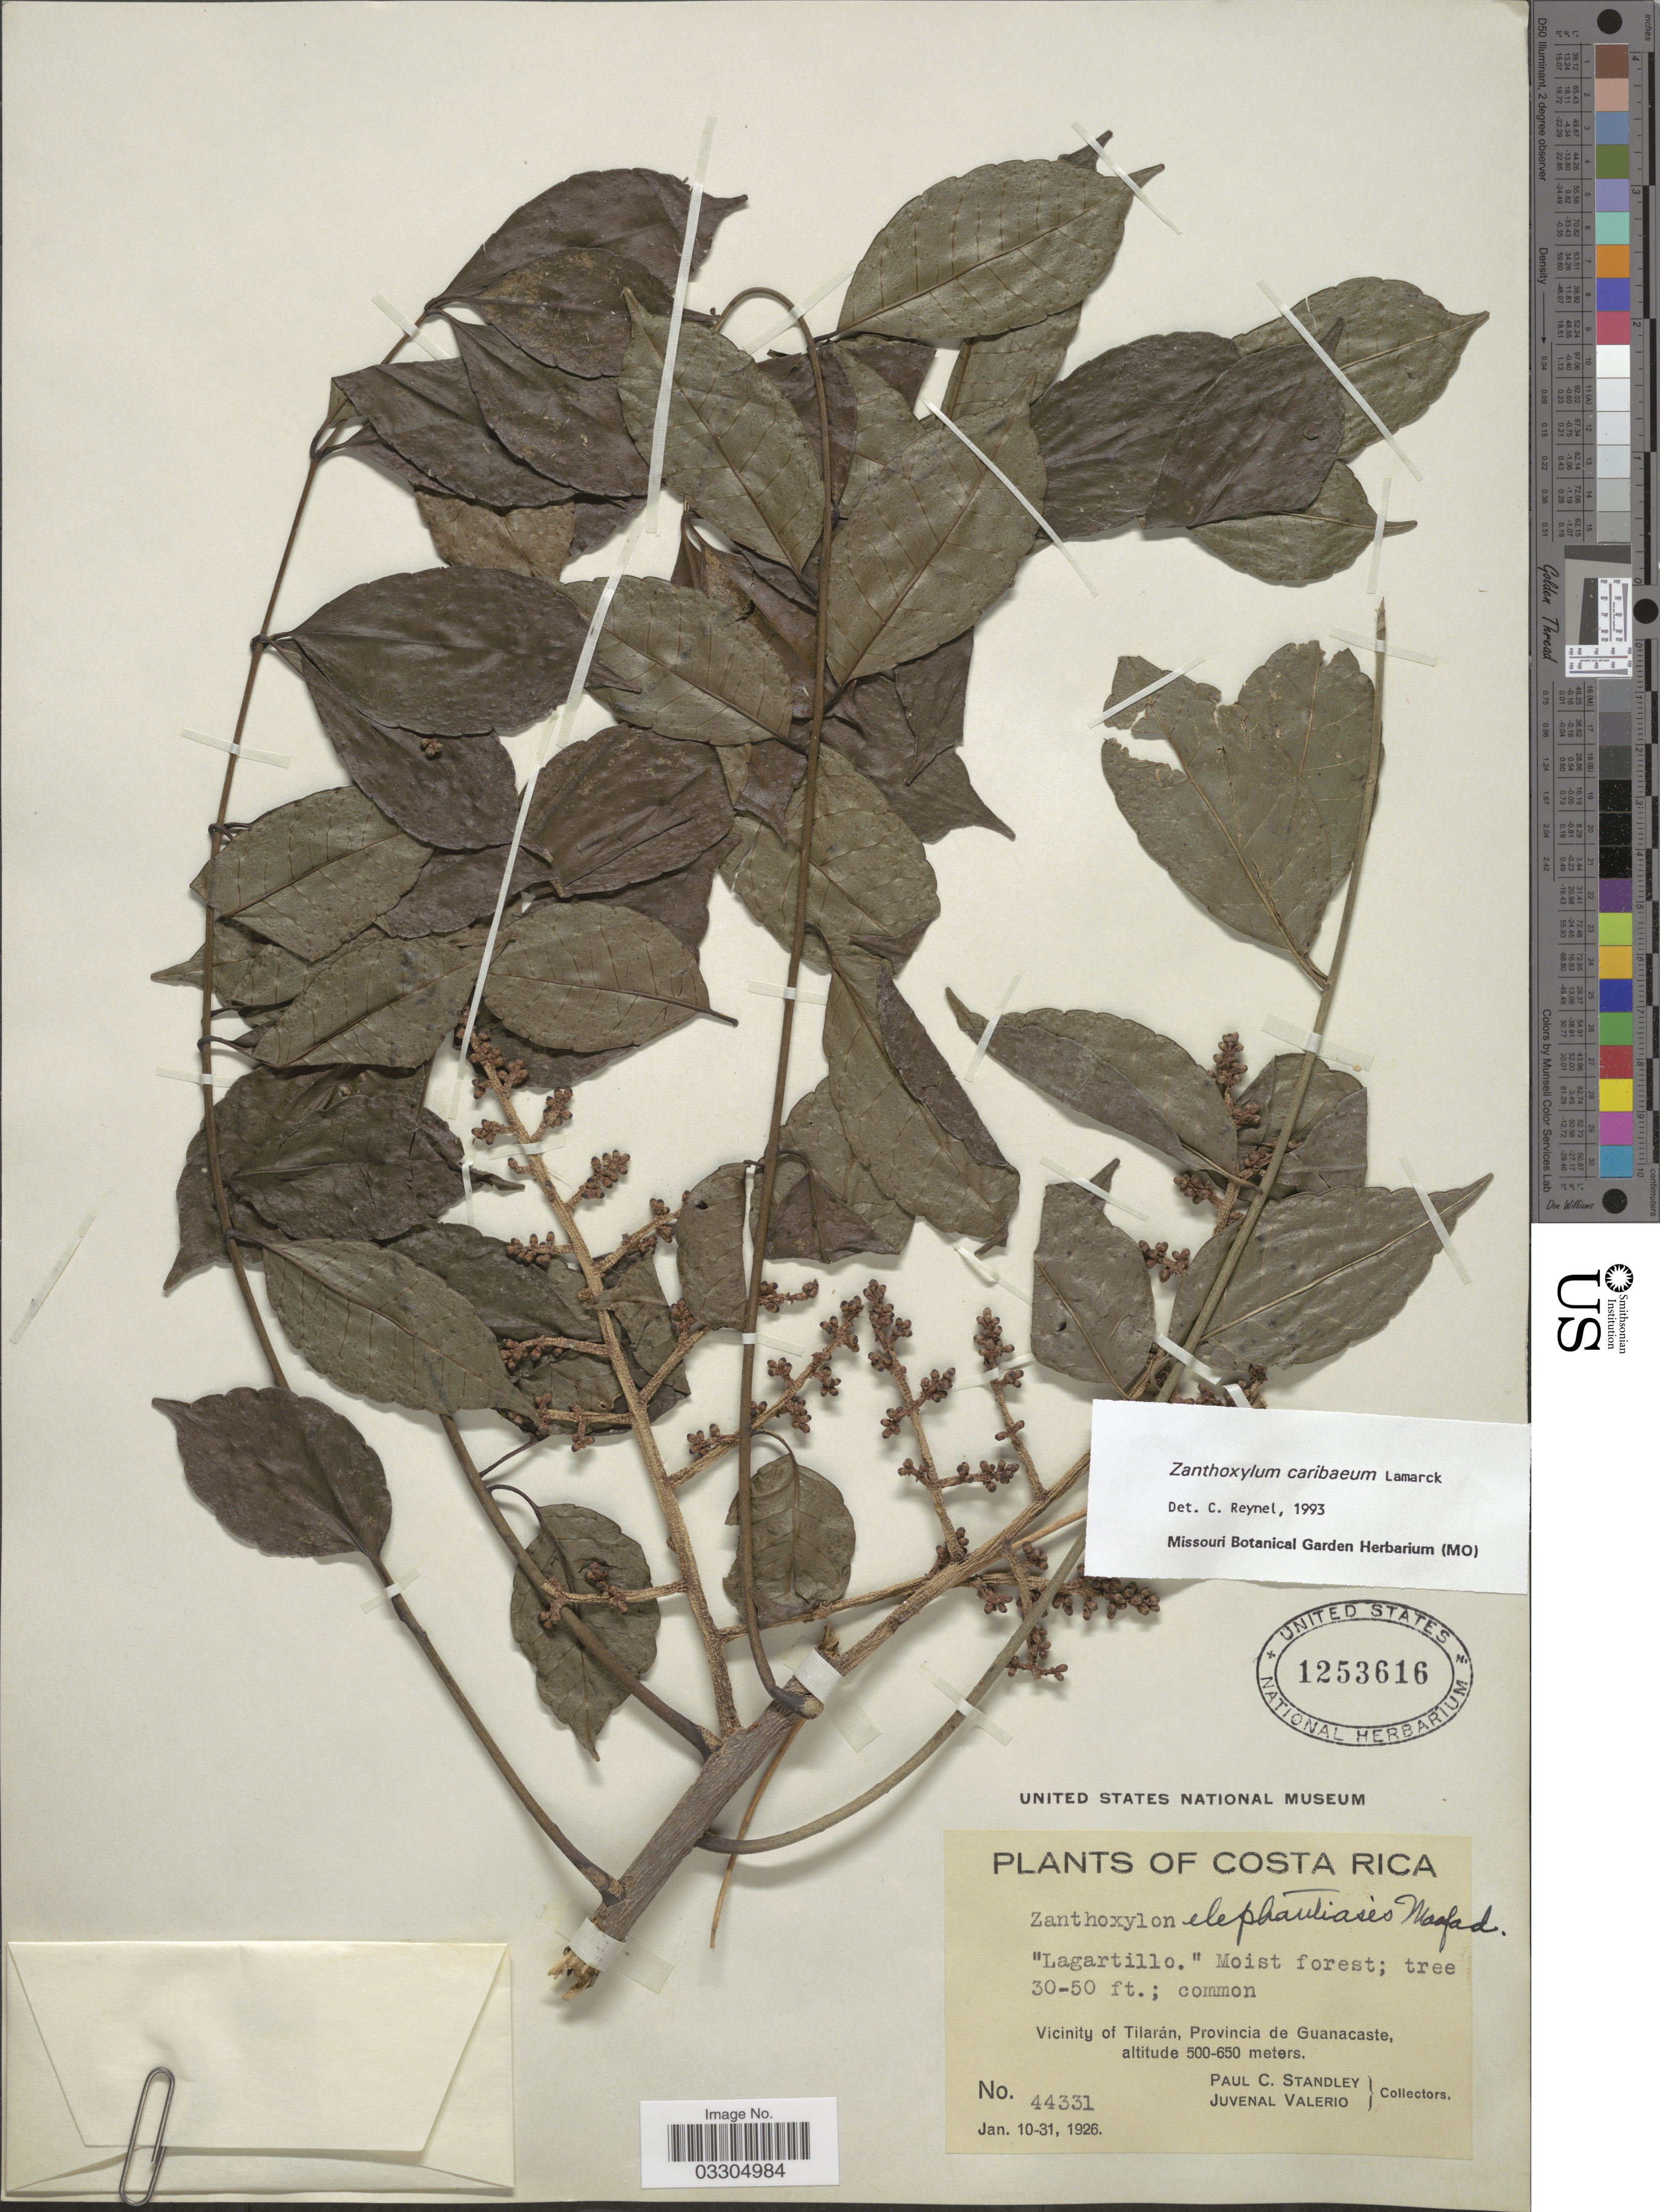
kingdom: Plantae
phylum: Tracheophyta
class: Magnoliopsida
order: Sapindales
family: Rutaceae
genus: Zanthoxylum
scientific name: Zanthoxylum caribaeum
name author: Lam.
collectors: P. C. Standley & J. Valerio R.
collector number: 44331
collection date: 1926-01-10/1926-01-31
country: Costa Rica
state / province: Guanacaste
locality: Vicinity of Tilarán.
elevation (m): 500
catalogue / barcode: US 1253616